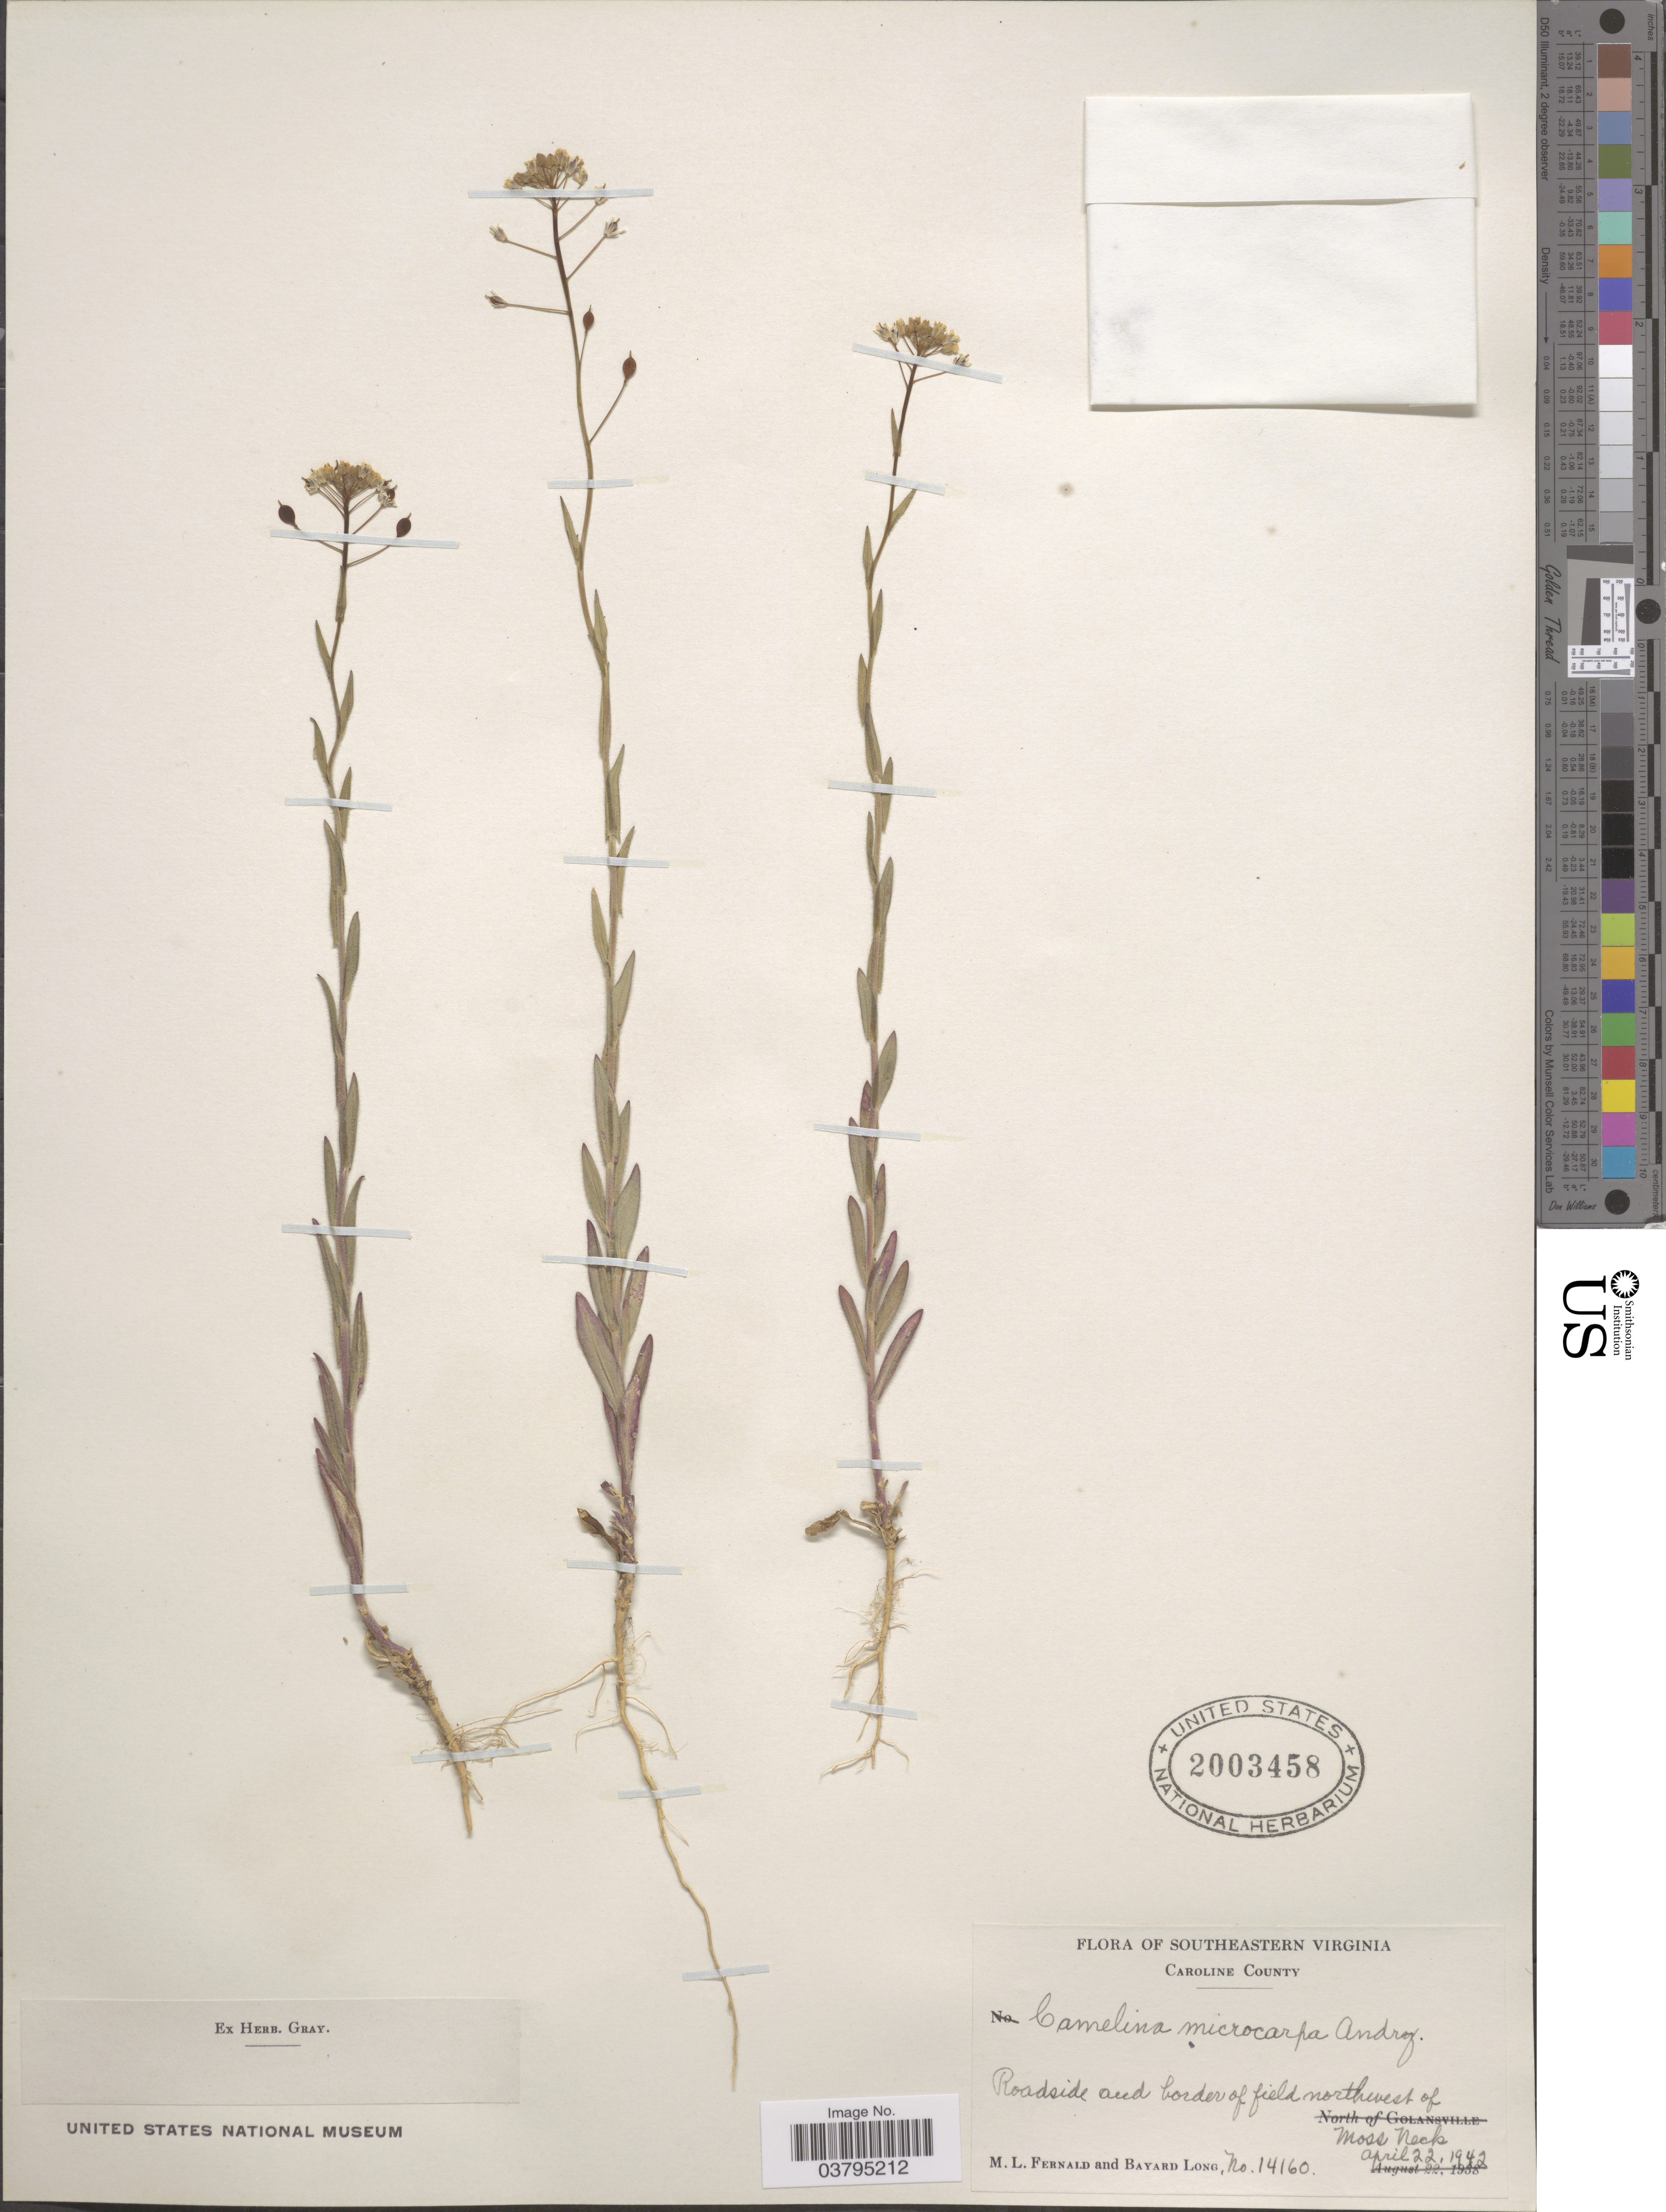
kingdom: Plantae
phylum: Tracheophyta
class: Magnoliopsida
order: Brassicales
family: Brassicaceae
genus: Camelina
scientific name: Camelina microcarpa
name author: DC.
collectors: M. L. Fernald & B. Long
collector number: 14160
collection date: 1942-04-22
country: United States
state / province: Virginia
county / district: Caroline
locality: Southeastern Virginia. Caroline County. Roadside and border of field northwest of Moss Neck.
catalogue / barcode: US 2003458